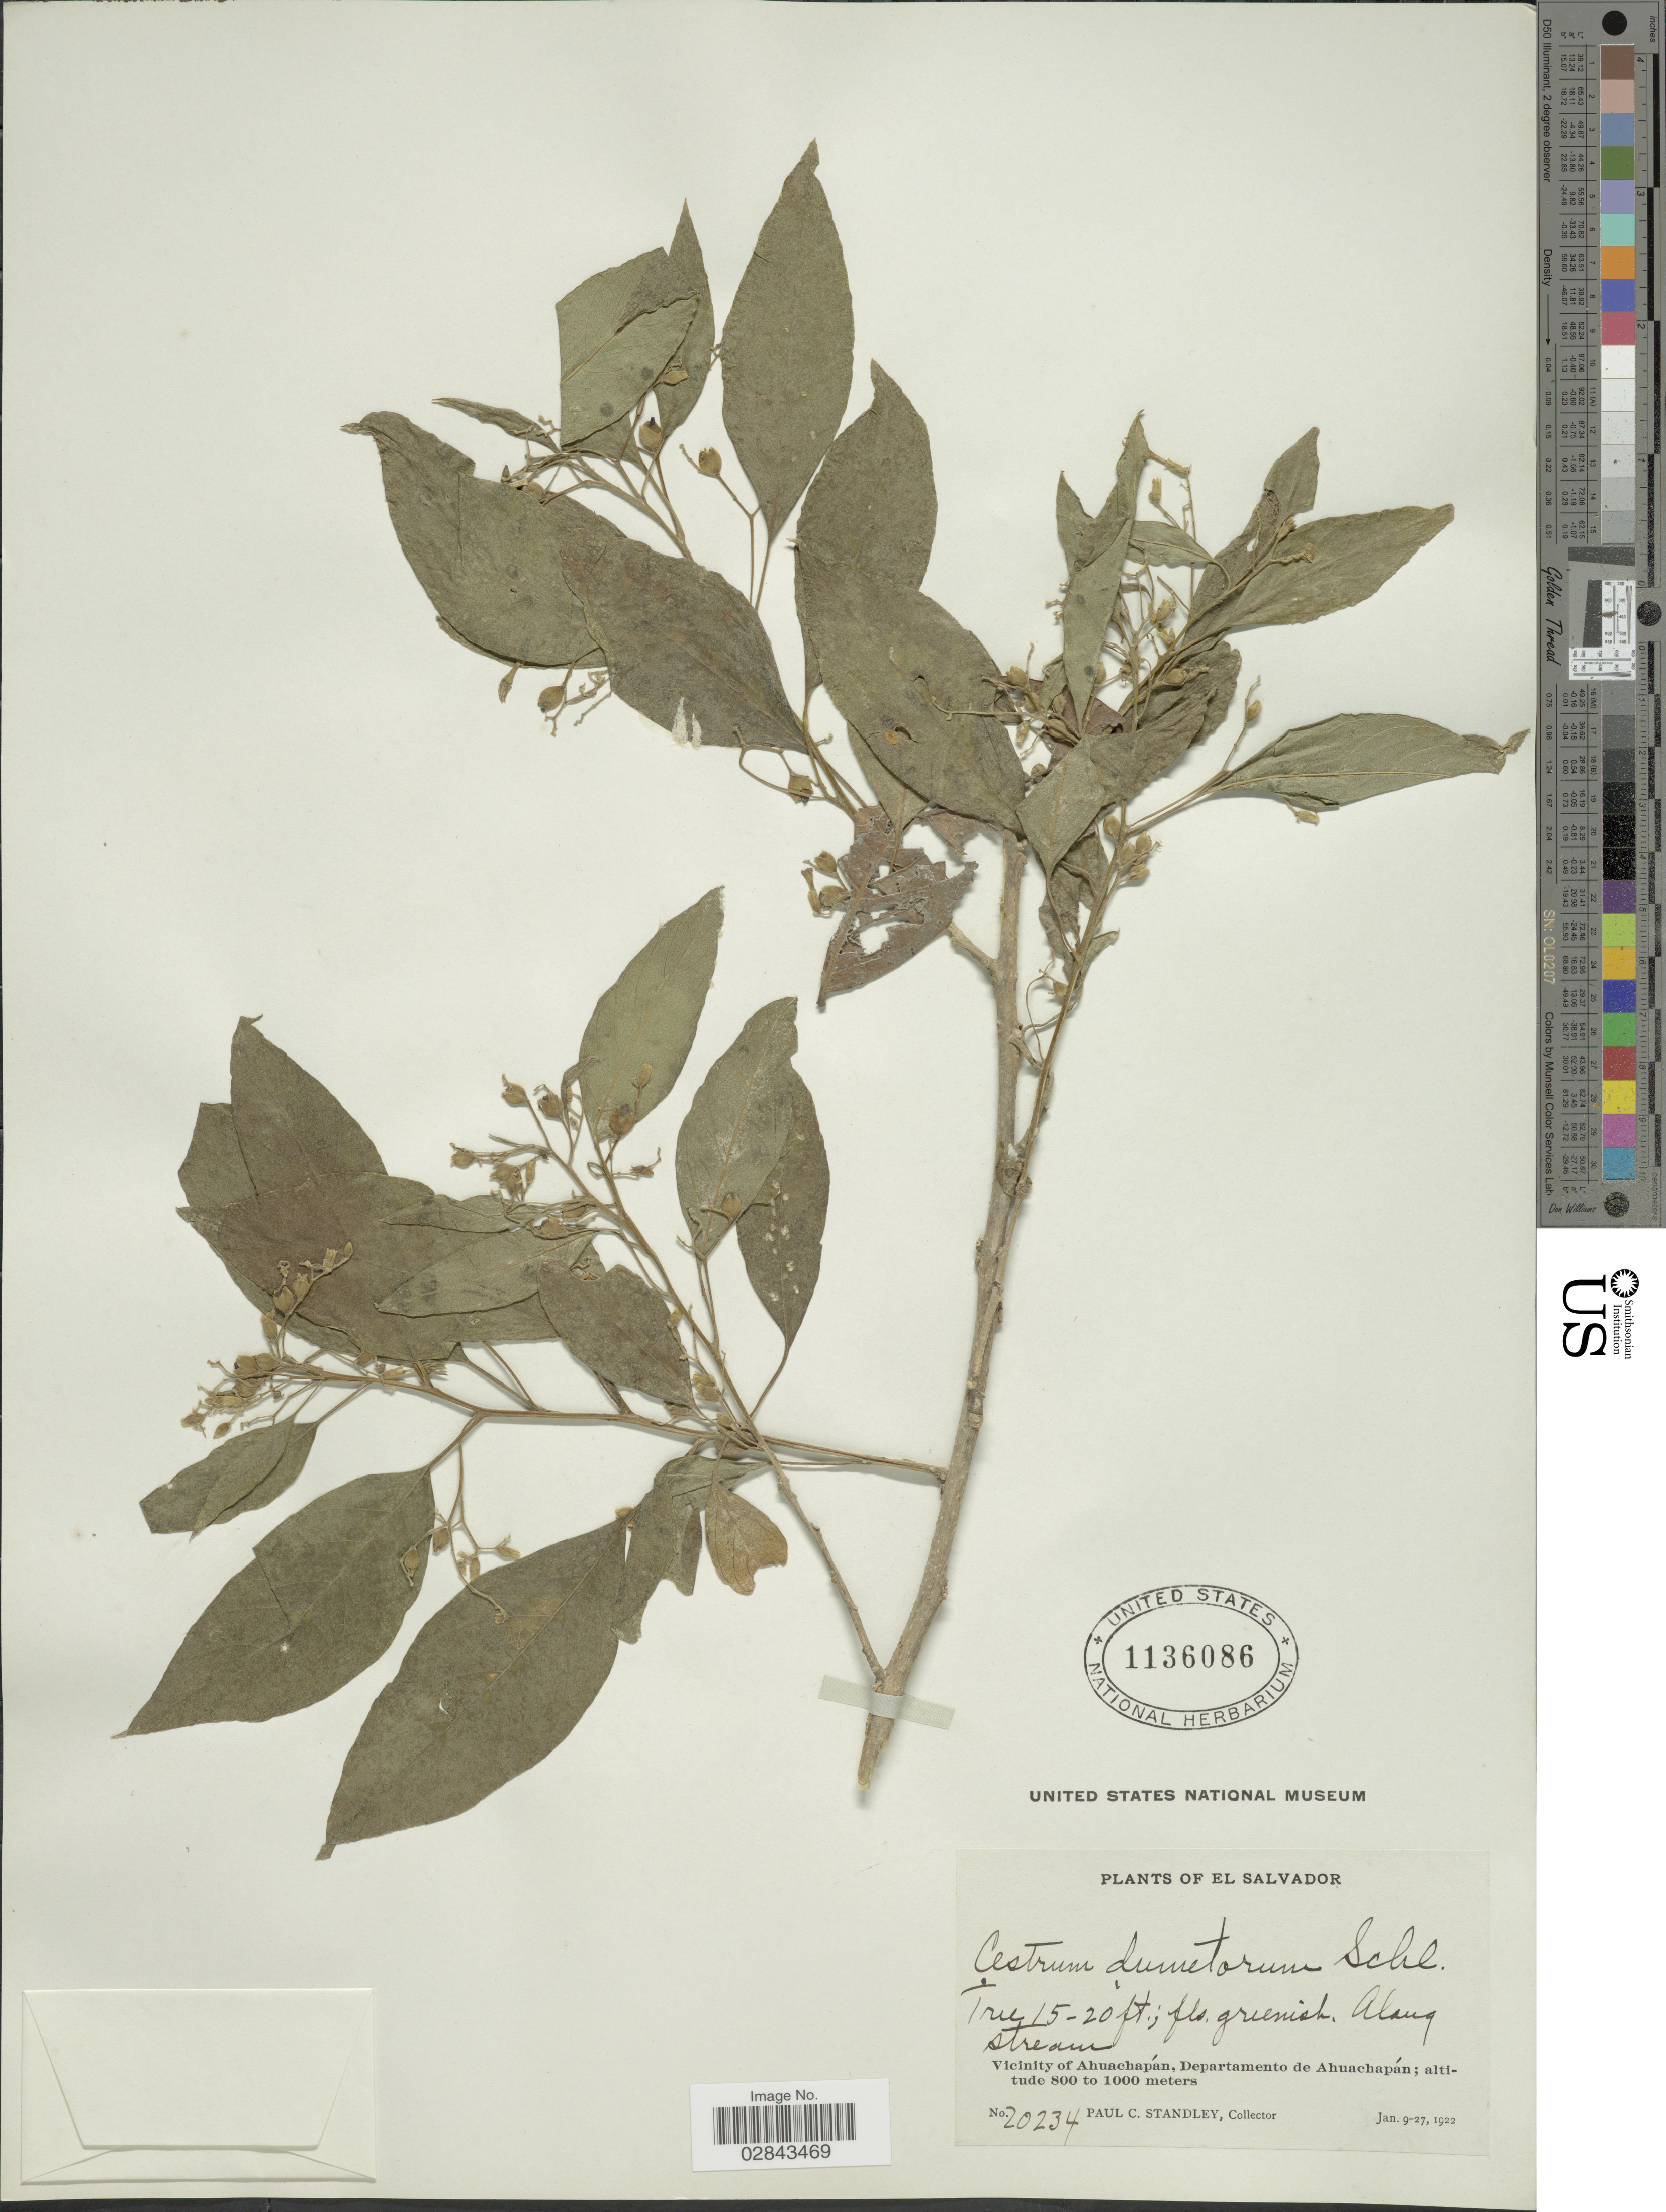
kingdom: Plantae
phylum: Tracheophyta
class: Magnoliopsida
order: Solanales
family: Solanaceae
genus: Cestrum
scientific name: Cestrum dumetorum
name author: Schltdl.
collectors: P. C. Standley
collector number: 20234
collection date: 1922-01-09/1922-01-27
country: El Salvador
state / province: Ahuachapan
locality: Vicinity of Ahuachapán, Departamento de Ahuachapán.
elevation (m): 800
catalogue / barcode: US 1136086